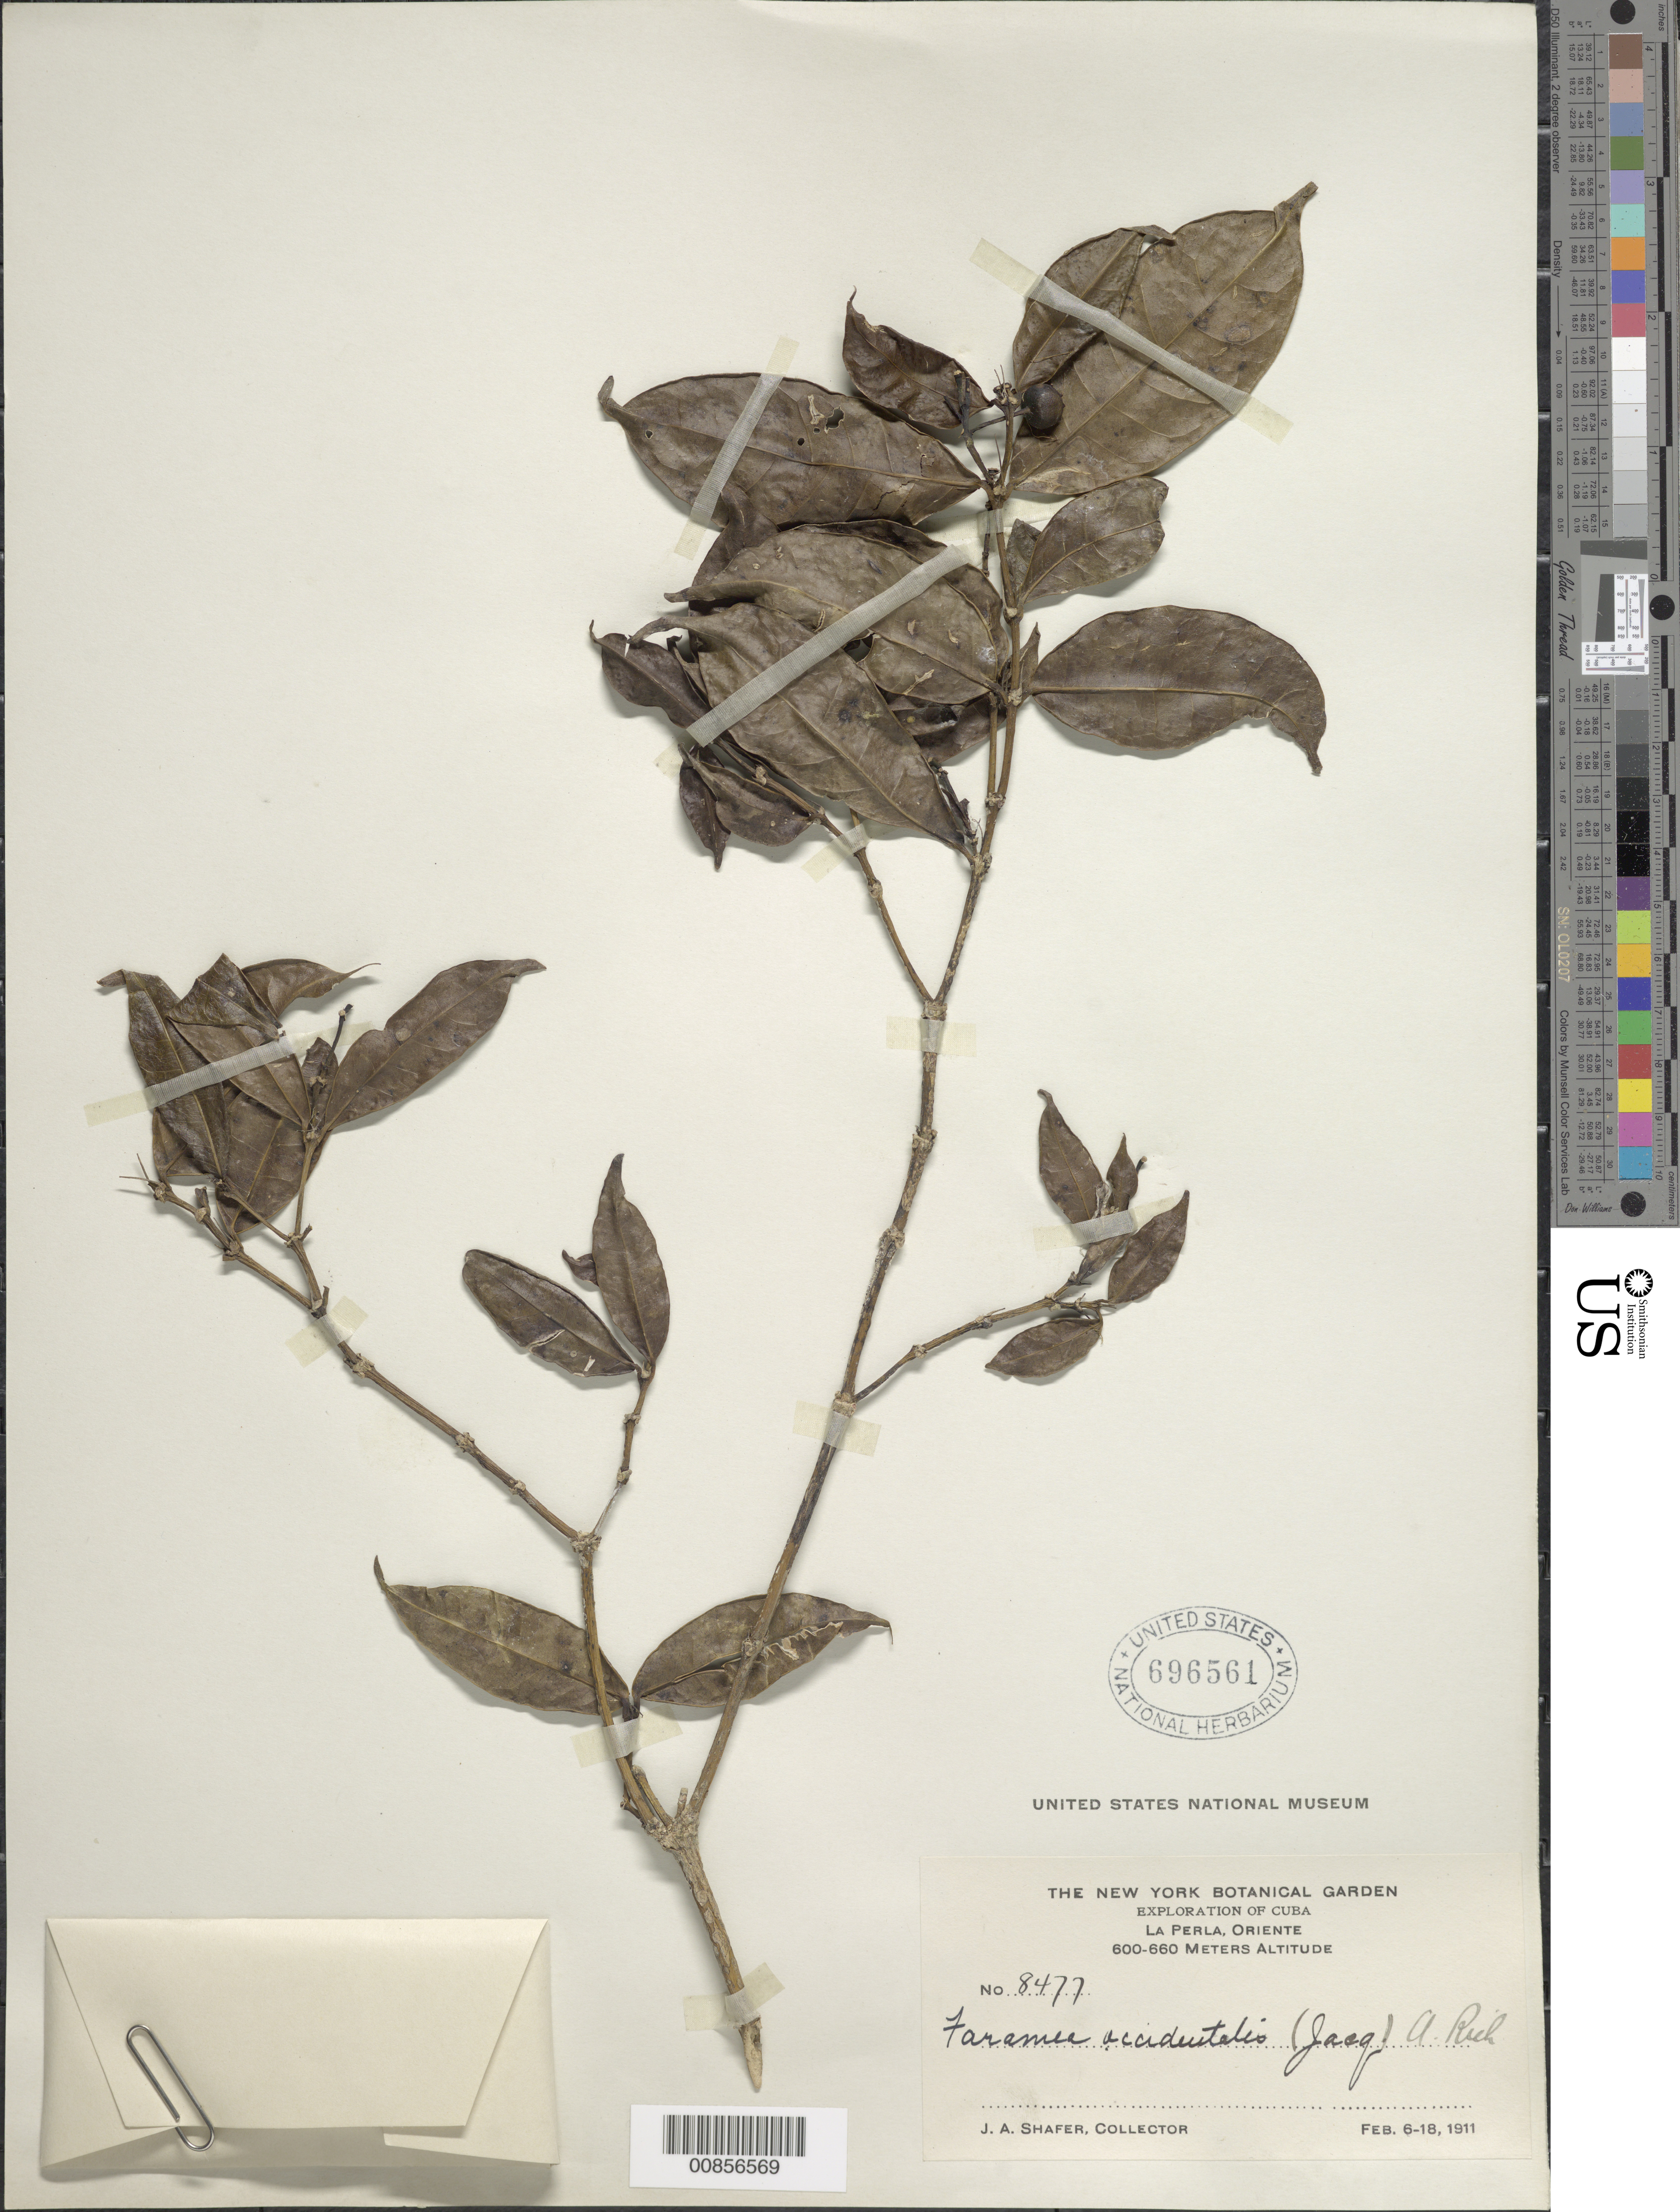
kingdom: Plantae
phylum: Tracheophyta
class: Magnoliopsida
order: Gentianales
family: Rubiaceae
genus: Faramea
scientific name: Faramea occidentalis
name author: (L.) A. Rich.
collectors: J. A. Shafer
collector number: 8477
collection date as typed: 06 Feb 1911 to 18 Feb 1911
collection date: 1911-02-06/1911-02-18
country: Cuba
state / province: Oriente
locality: La Perla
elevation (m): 600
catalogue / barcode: US 696561